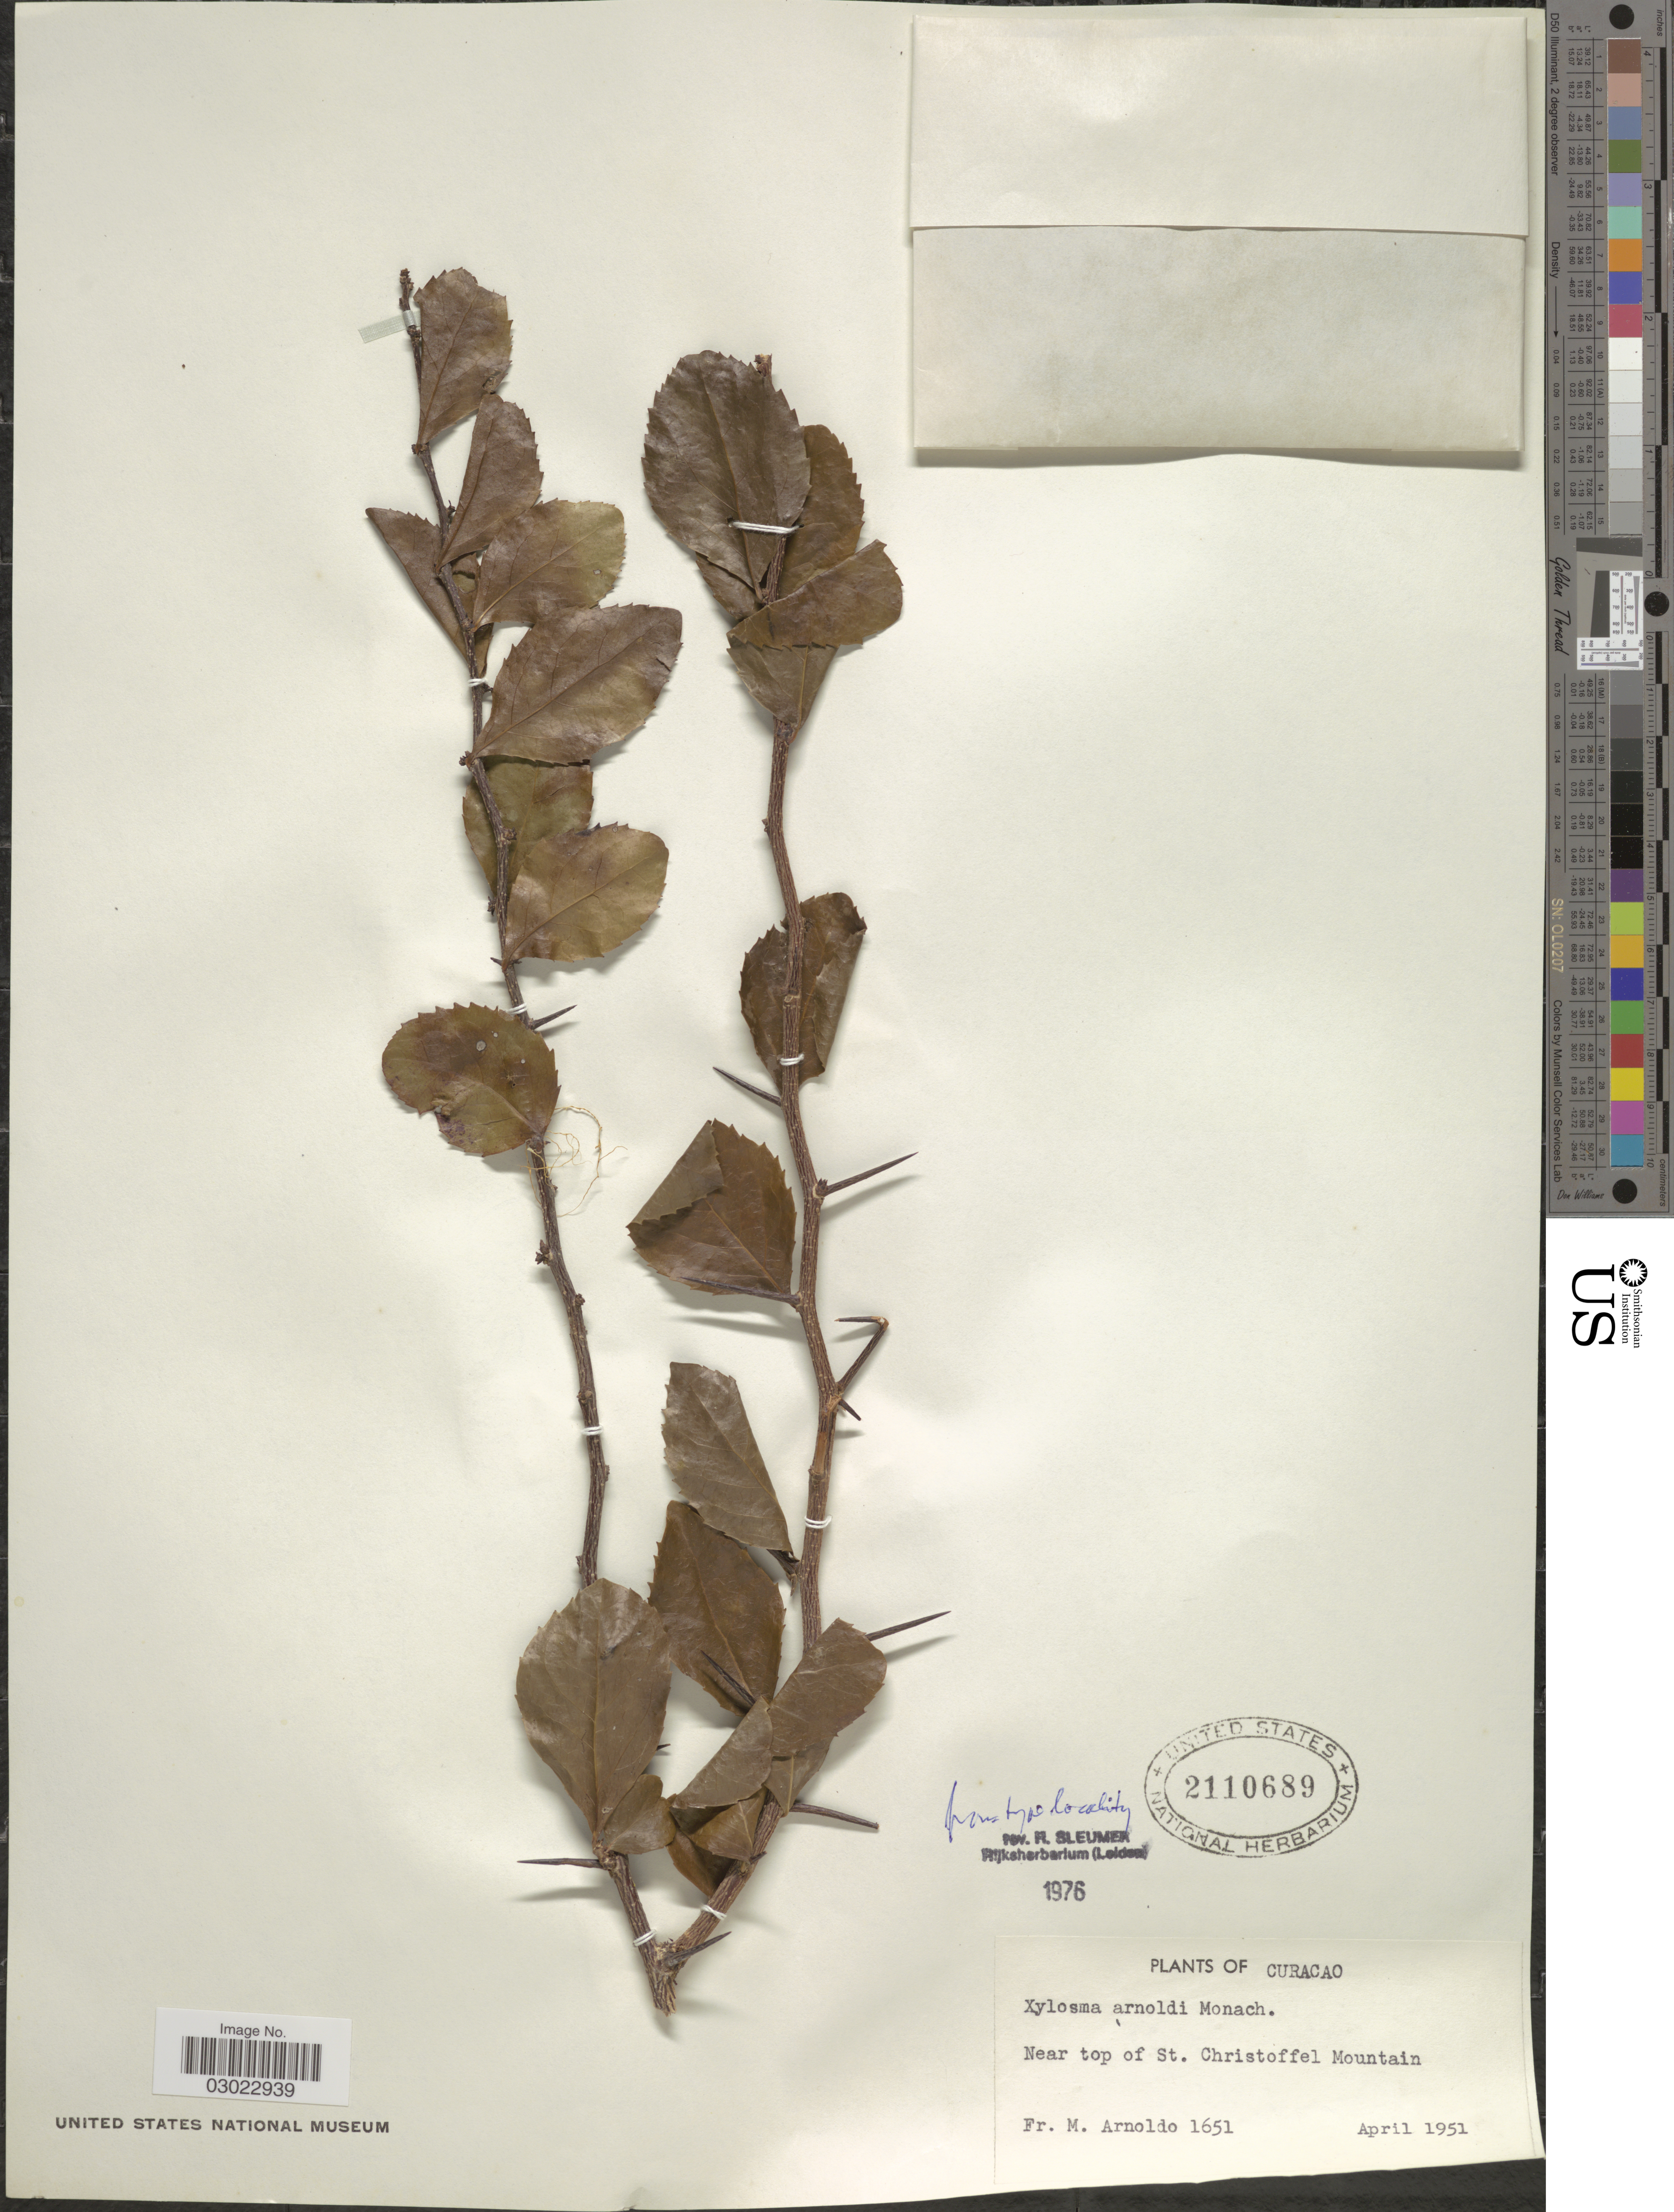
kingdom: Plantae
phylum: Tracheophyta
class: Magnoliopsida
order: Malpighiales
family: Salicaceae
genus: Xylosma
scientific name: Xylosma arnoldii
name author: Monach.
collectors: N. Arnoldo-Broeders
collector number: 1651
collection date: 1951-04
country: Curaçao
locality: Near top of St. Christoffel Mountain.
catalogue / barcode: US 2110689